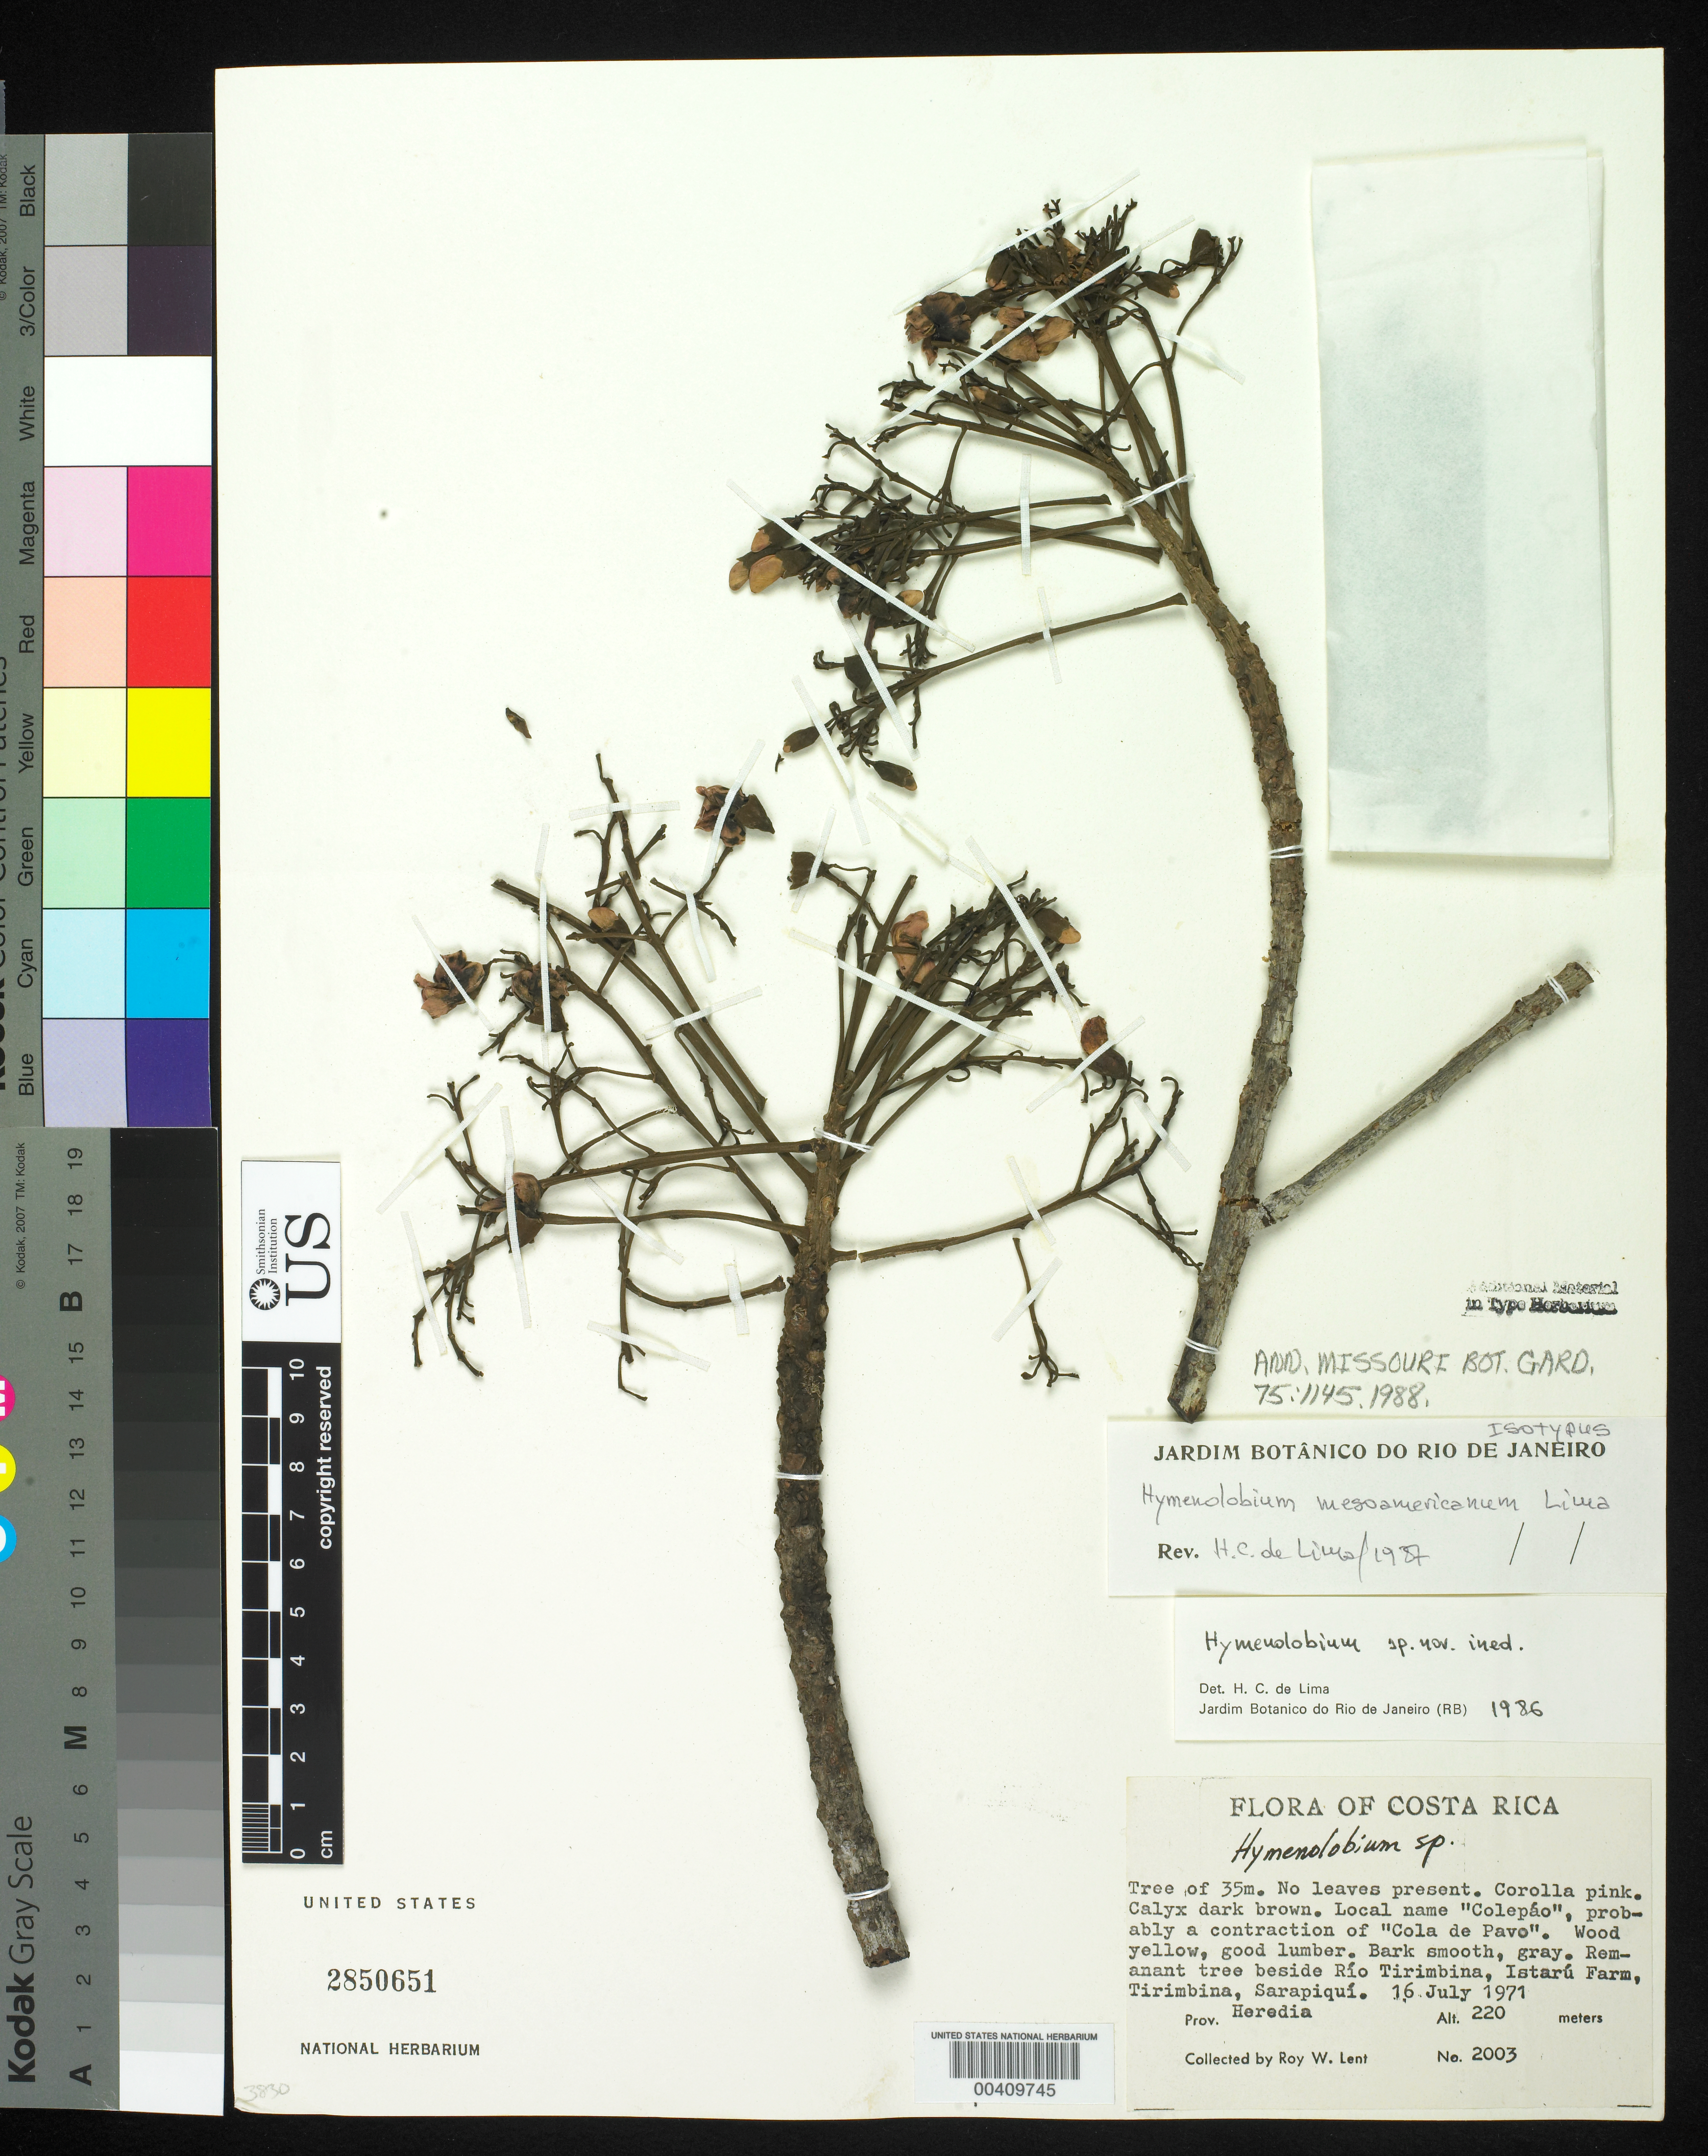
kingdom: Plantae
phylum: Tracheophyta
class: Magnoliopsida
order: Fabales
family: Fabaceae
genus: Hymenolobium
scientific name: Hymenolobium mesoamericanum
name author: H.C. Lima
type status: Isotype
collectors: R. W. Lent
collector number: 2003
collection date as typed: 16 Jul 1971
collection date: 1971-07-16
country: Costa Rica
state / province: Heredia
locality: Beside Rio Tirimbina, Istarú Farm, Tirimbina, Sarapiquí.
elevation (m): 220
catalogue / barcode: US 2850651